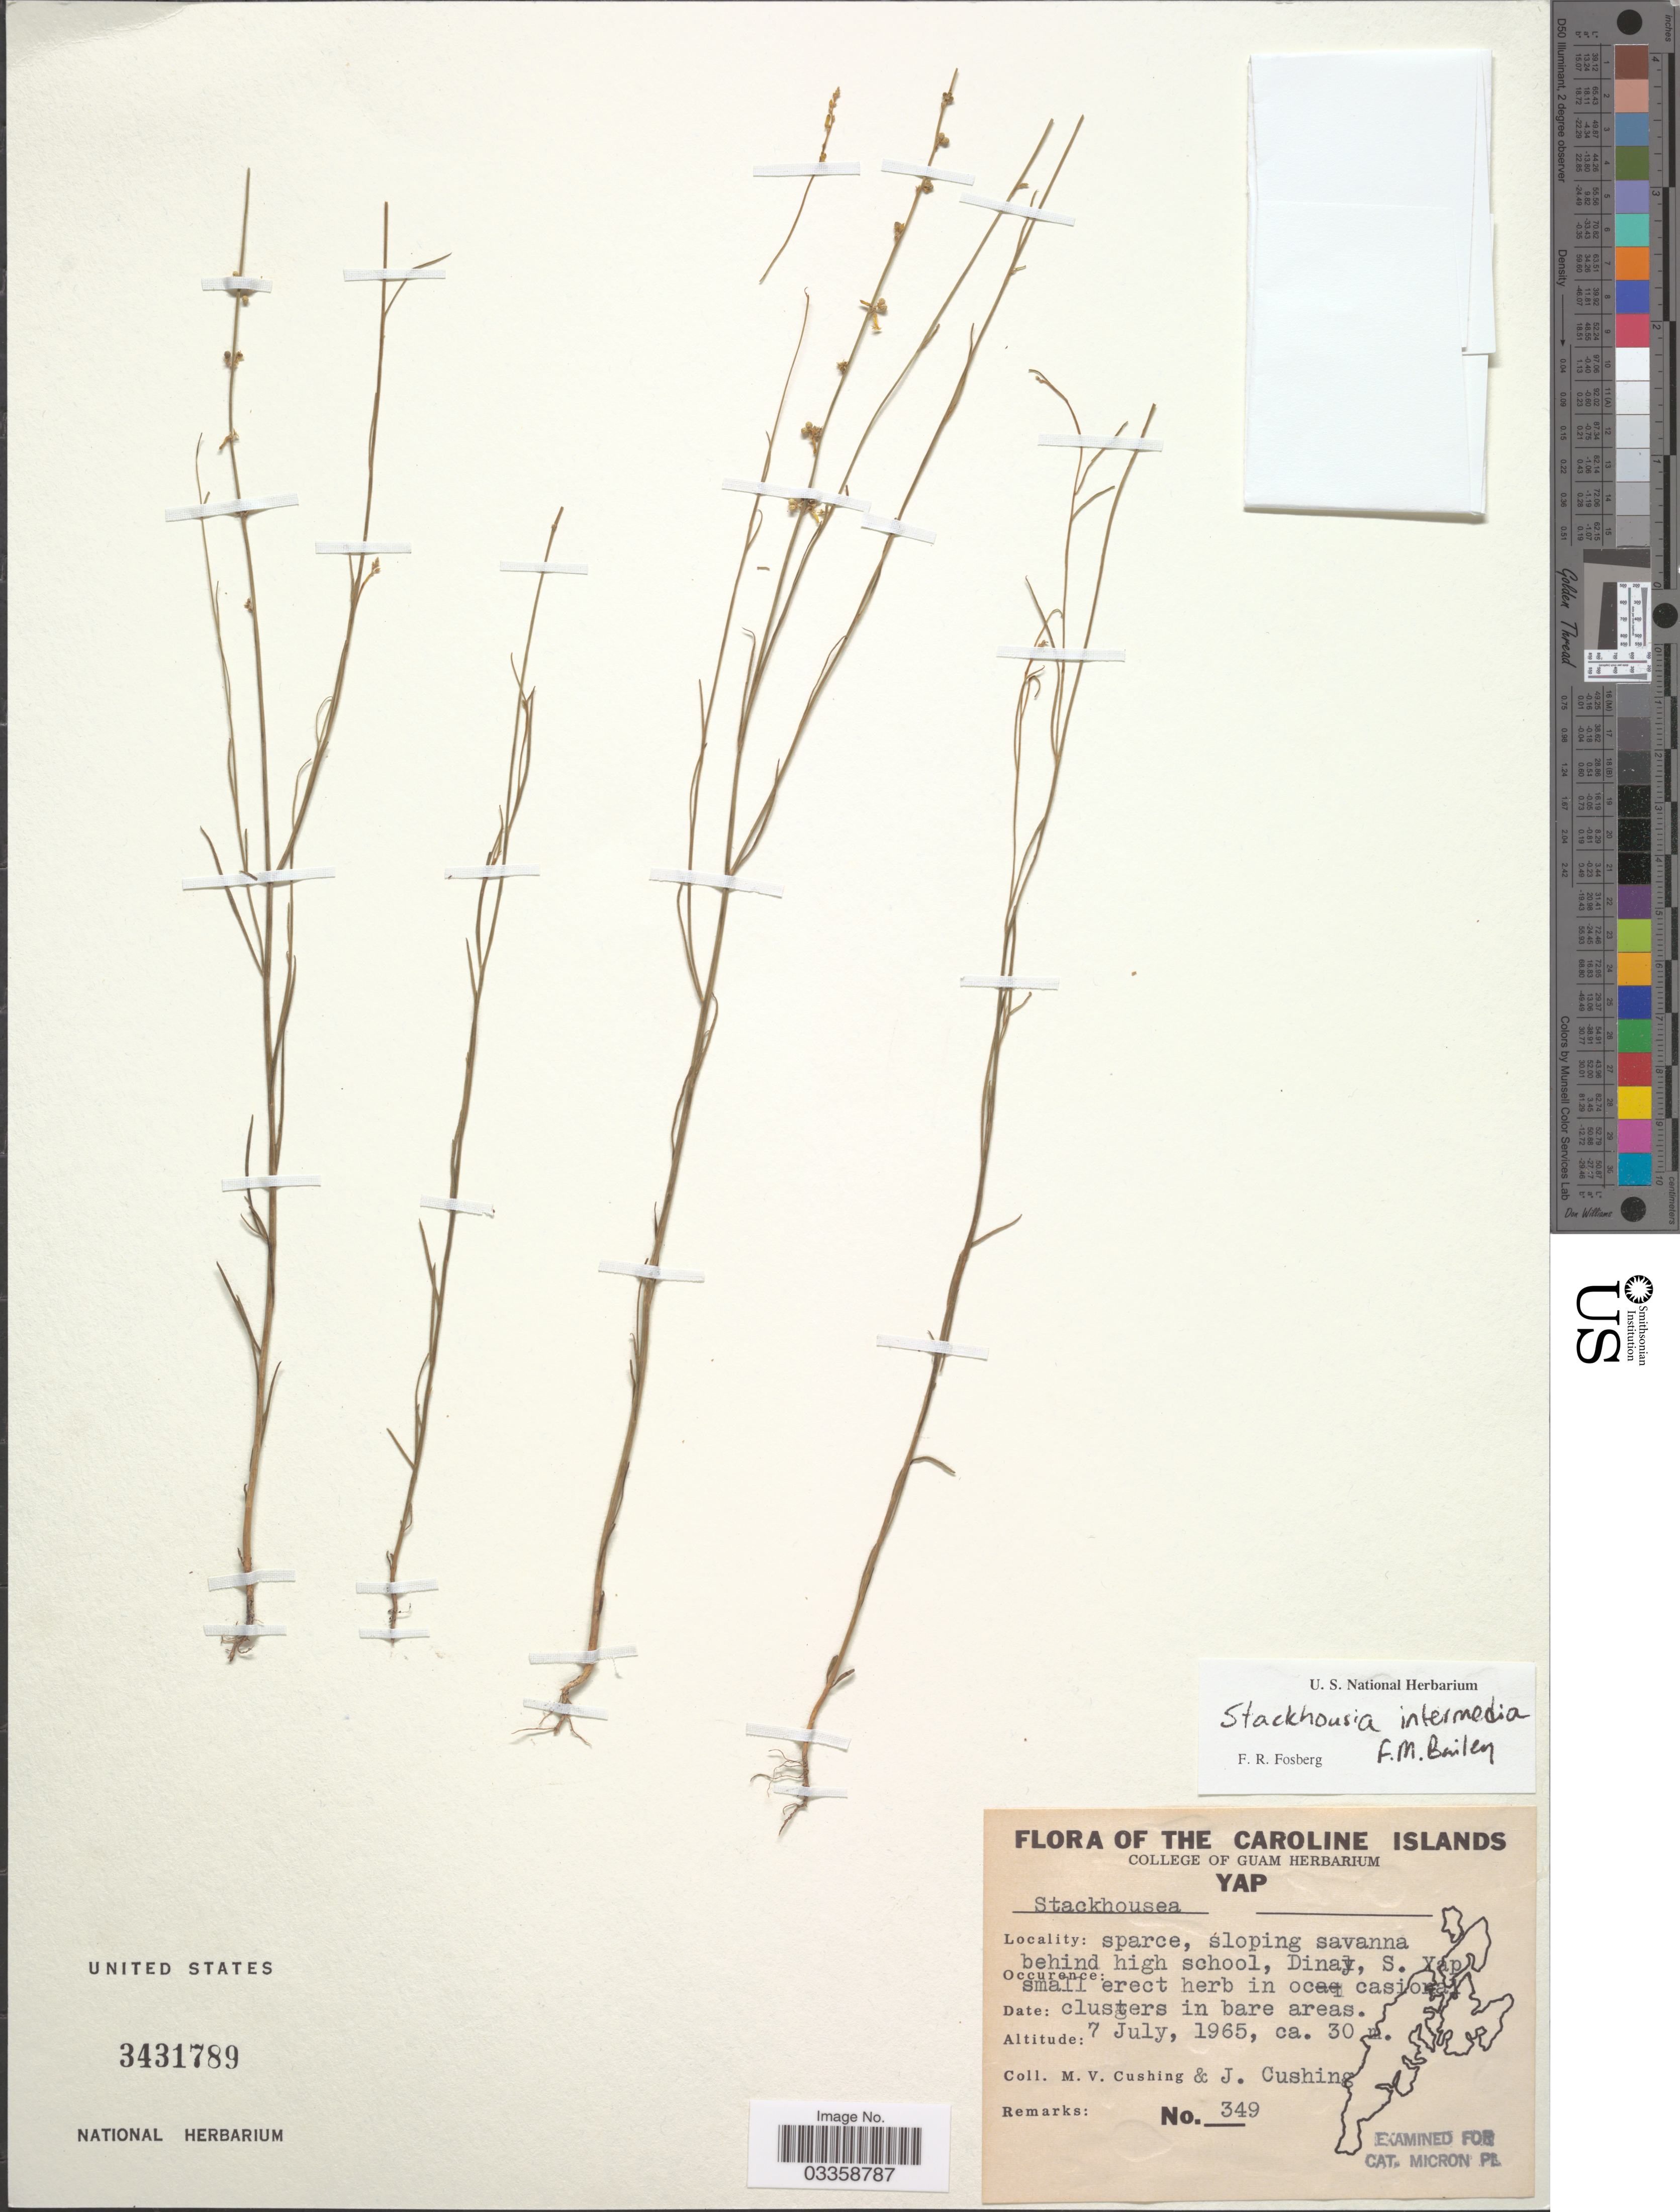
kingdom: Plantae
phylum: Tracheophyta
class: Magnoliopsida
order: Celastrales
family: Celastraceae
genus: Stackhousia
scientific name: Stackhousia intermedia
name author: F.M. Bailey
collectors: M. V. Cushing & J. Cushing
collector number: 349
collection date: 1965-07-07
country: Micronesia, Federated States of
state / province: Yap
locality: The Caroline Islands, sparce, śloping savanna behind high school, Dinay, S.Yap.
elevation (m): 30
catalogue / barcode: US 3431789